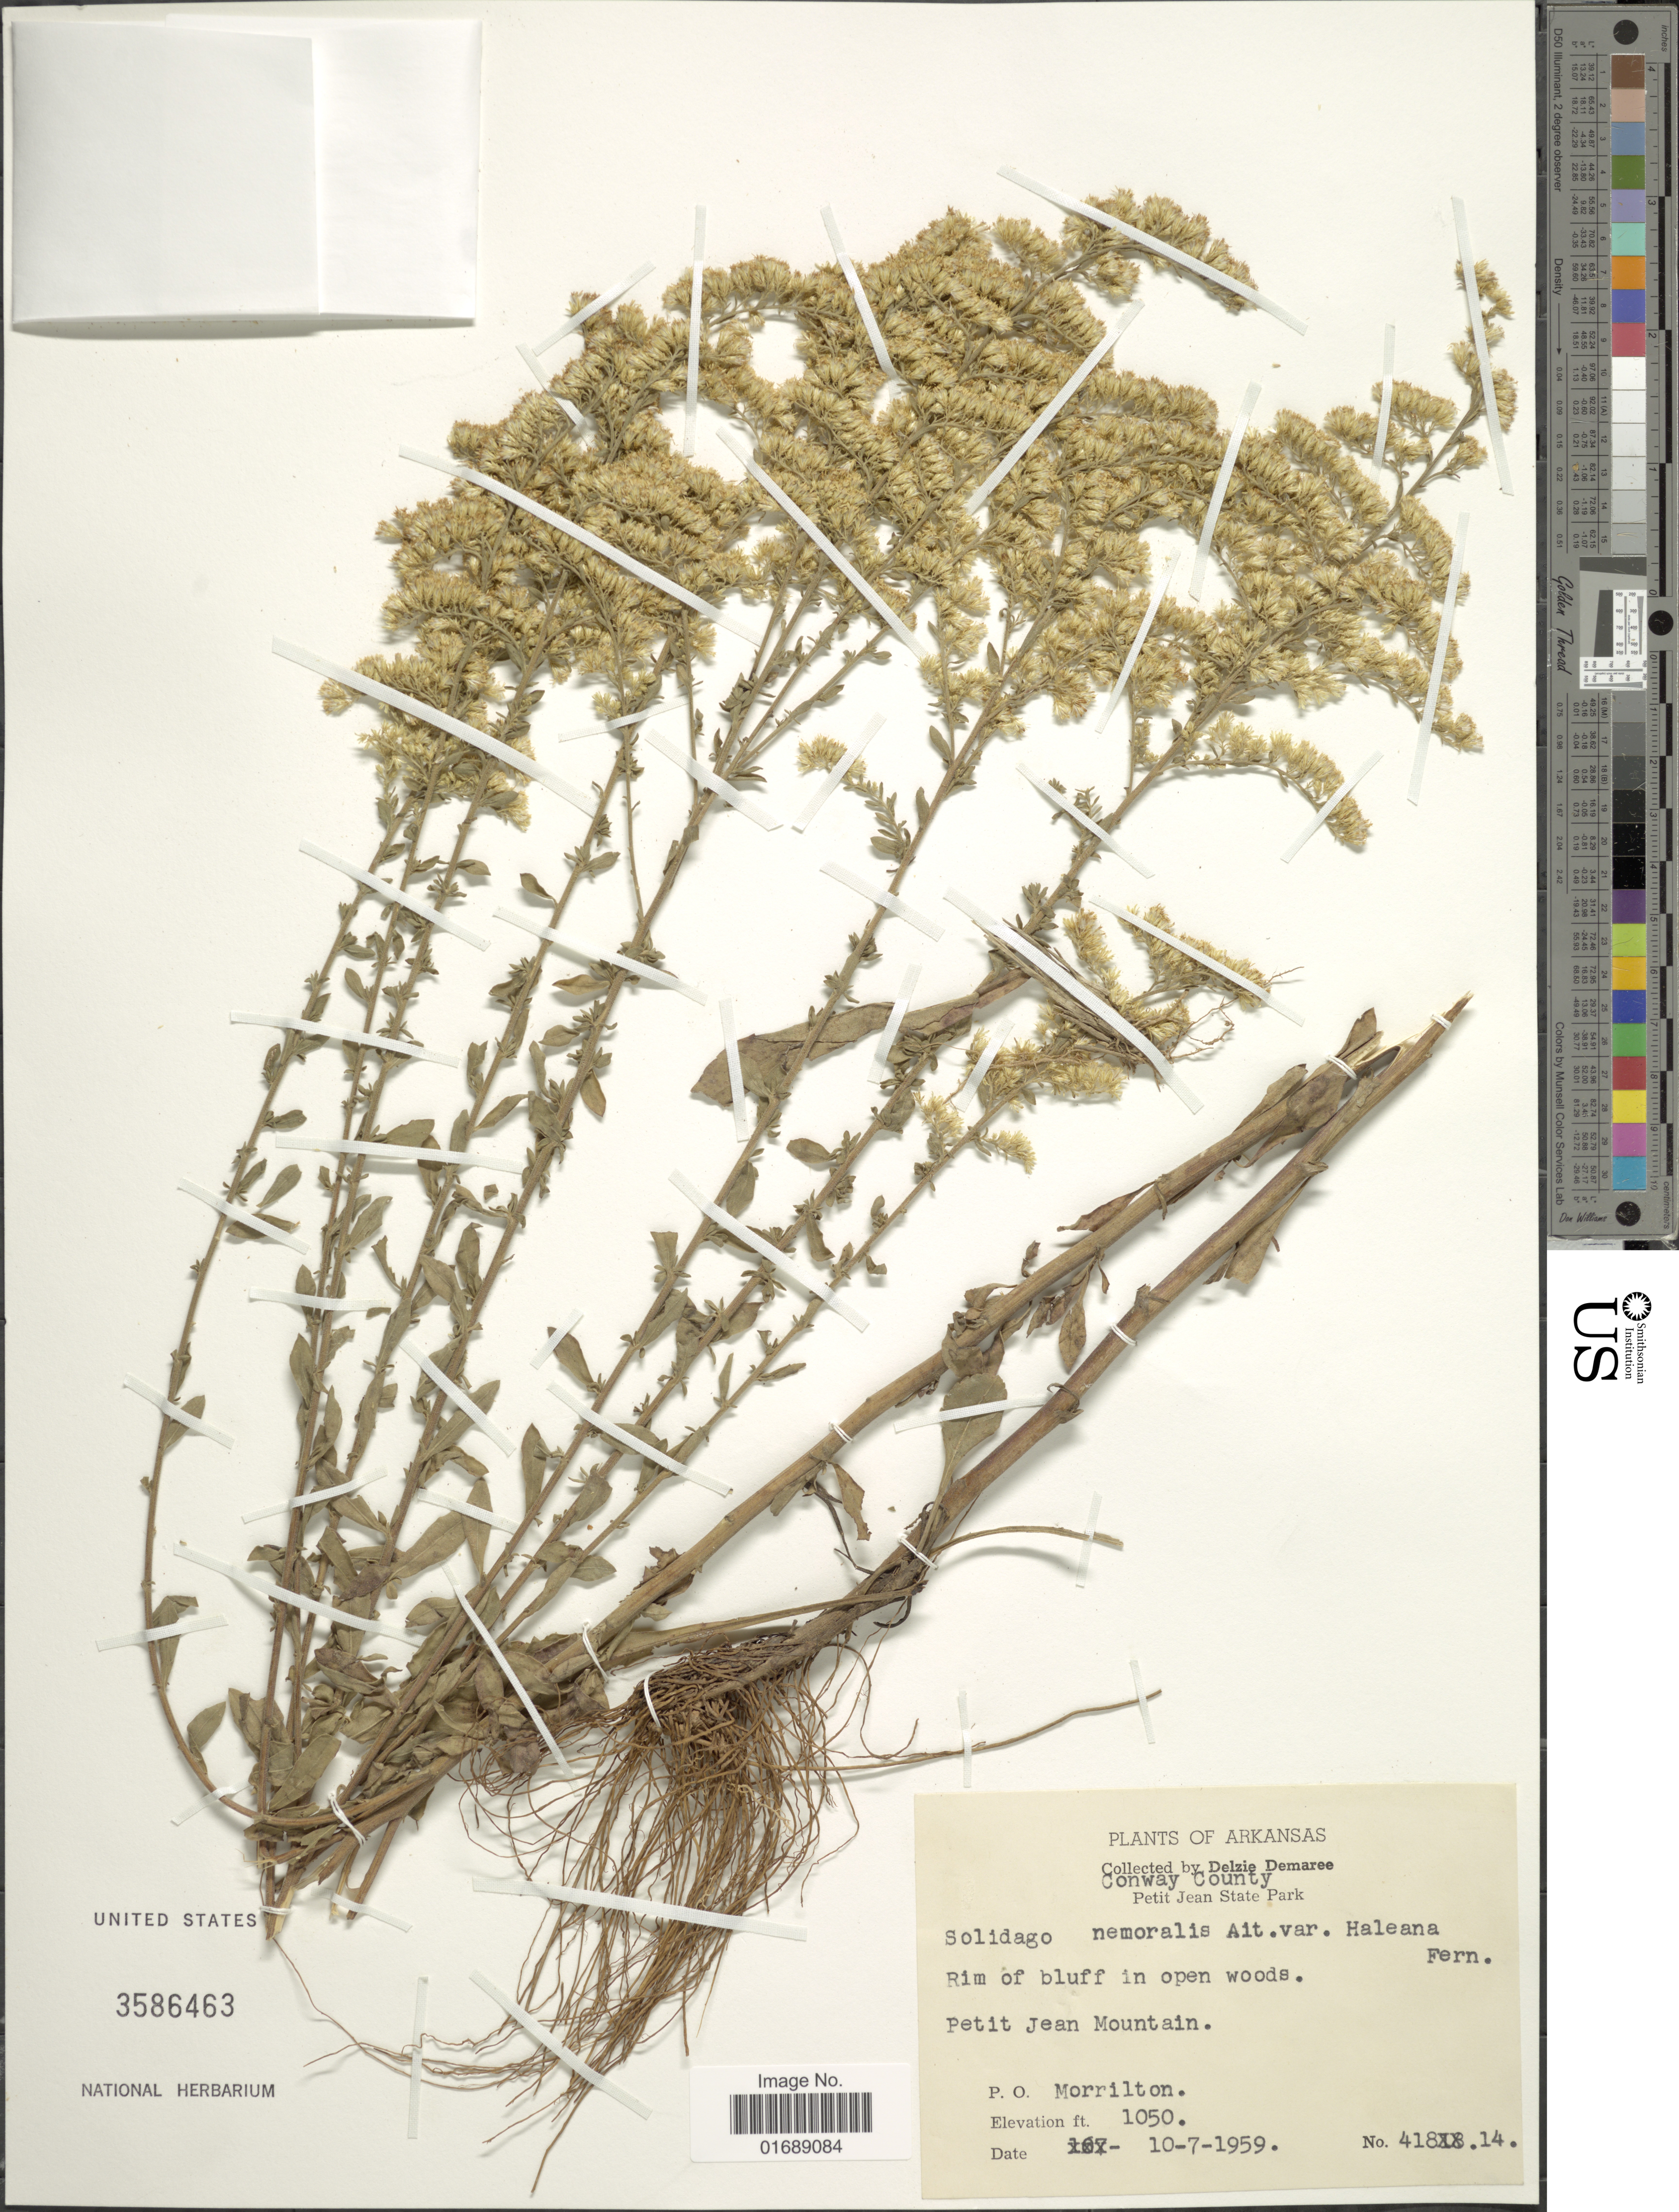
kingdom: Plantae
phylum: Tracheophyta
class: Magnoliopsida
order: Asterales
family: Asteraceae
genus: Solidago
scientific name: Solidago nemoralis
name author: Aiton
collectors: D. Demaree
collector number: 41814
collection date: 1959-10-07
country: United States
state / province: Arkansas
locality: Conway County, Petit Jean State Park, Petit Jean Mountain, P.O. Morrilton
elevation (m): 320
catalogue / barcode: US 3586463